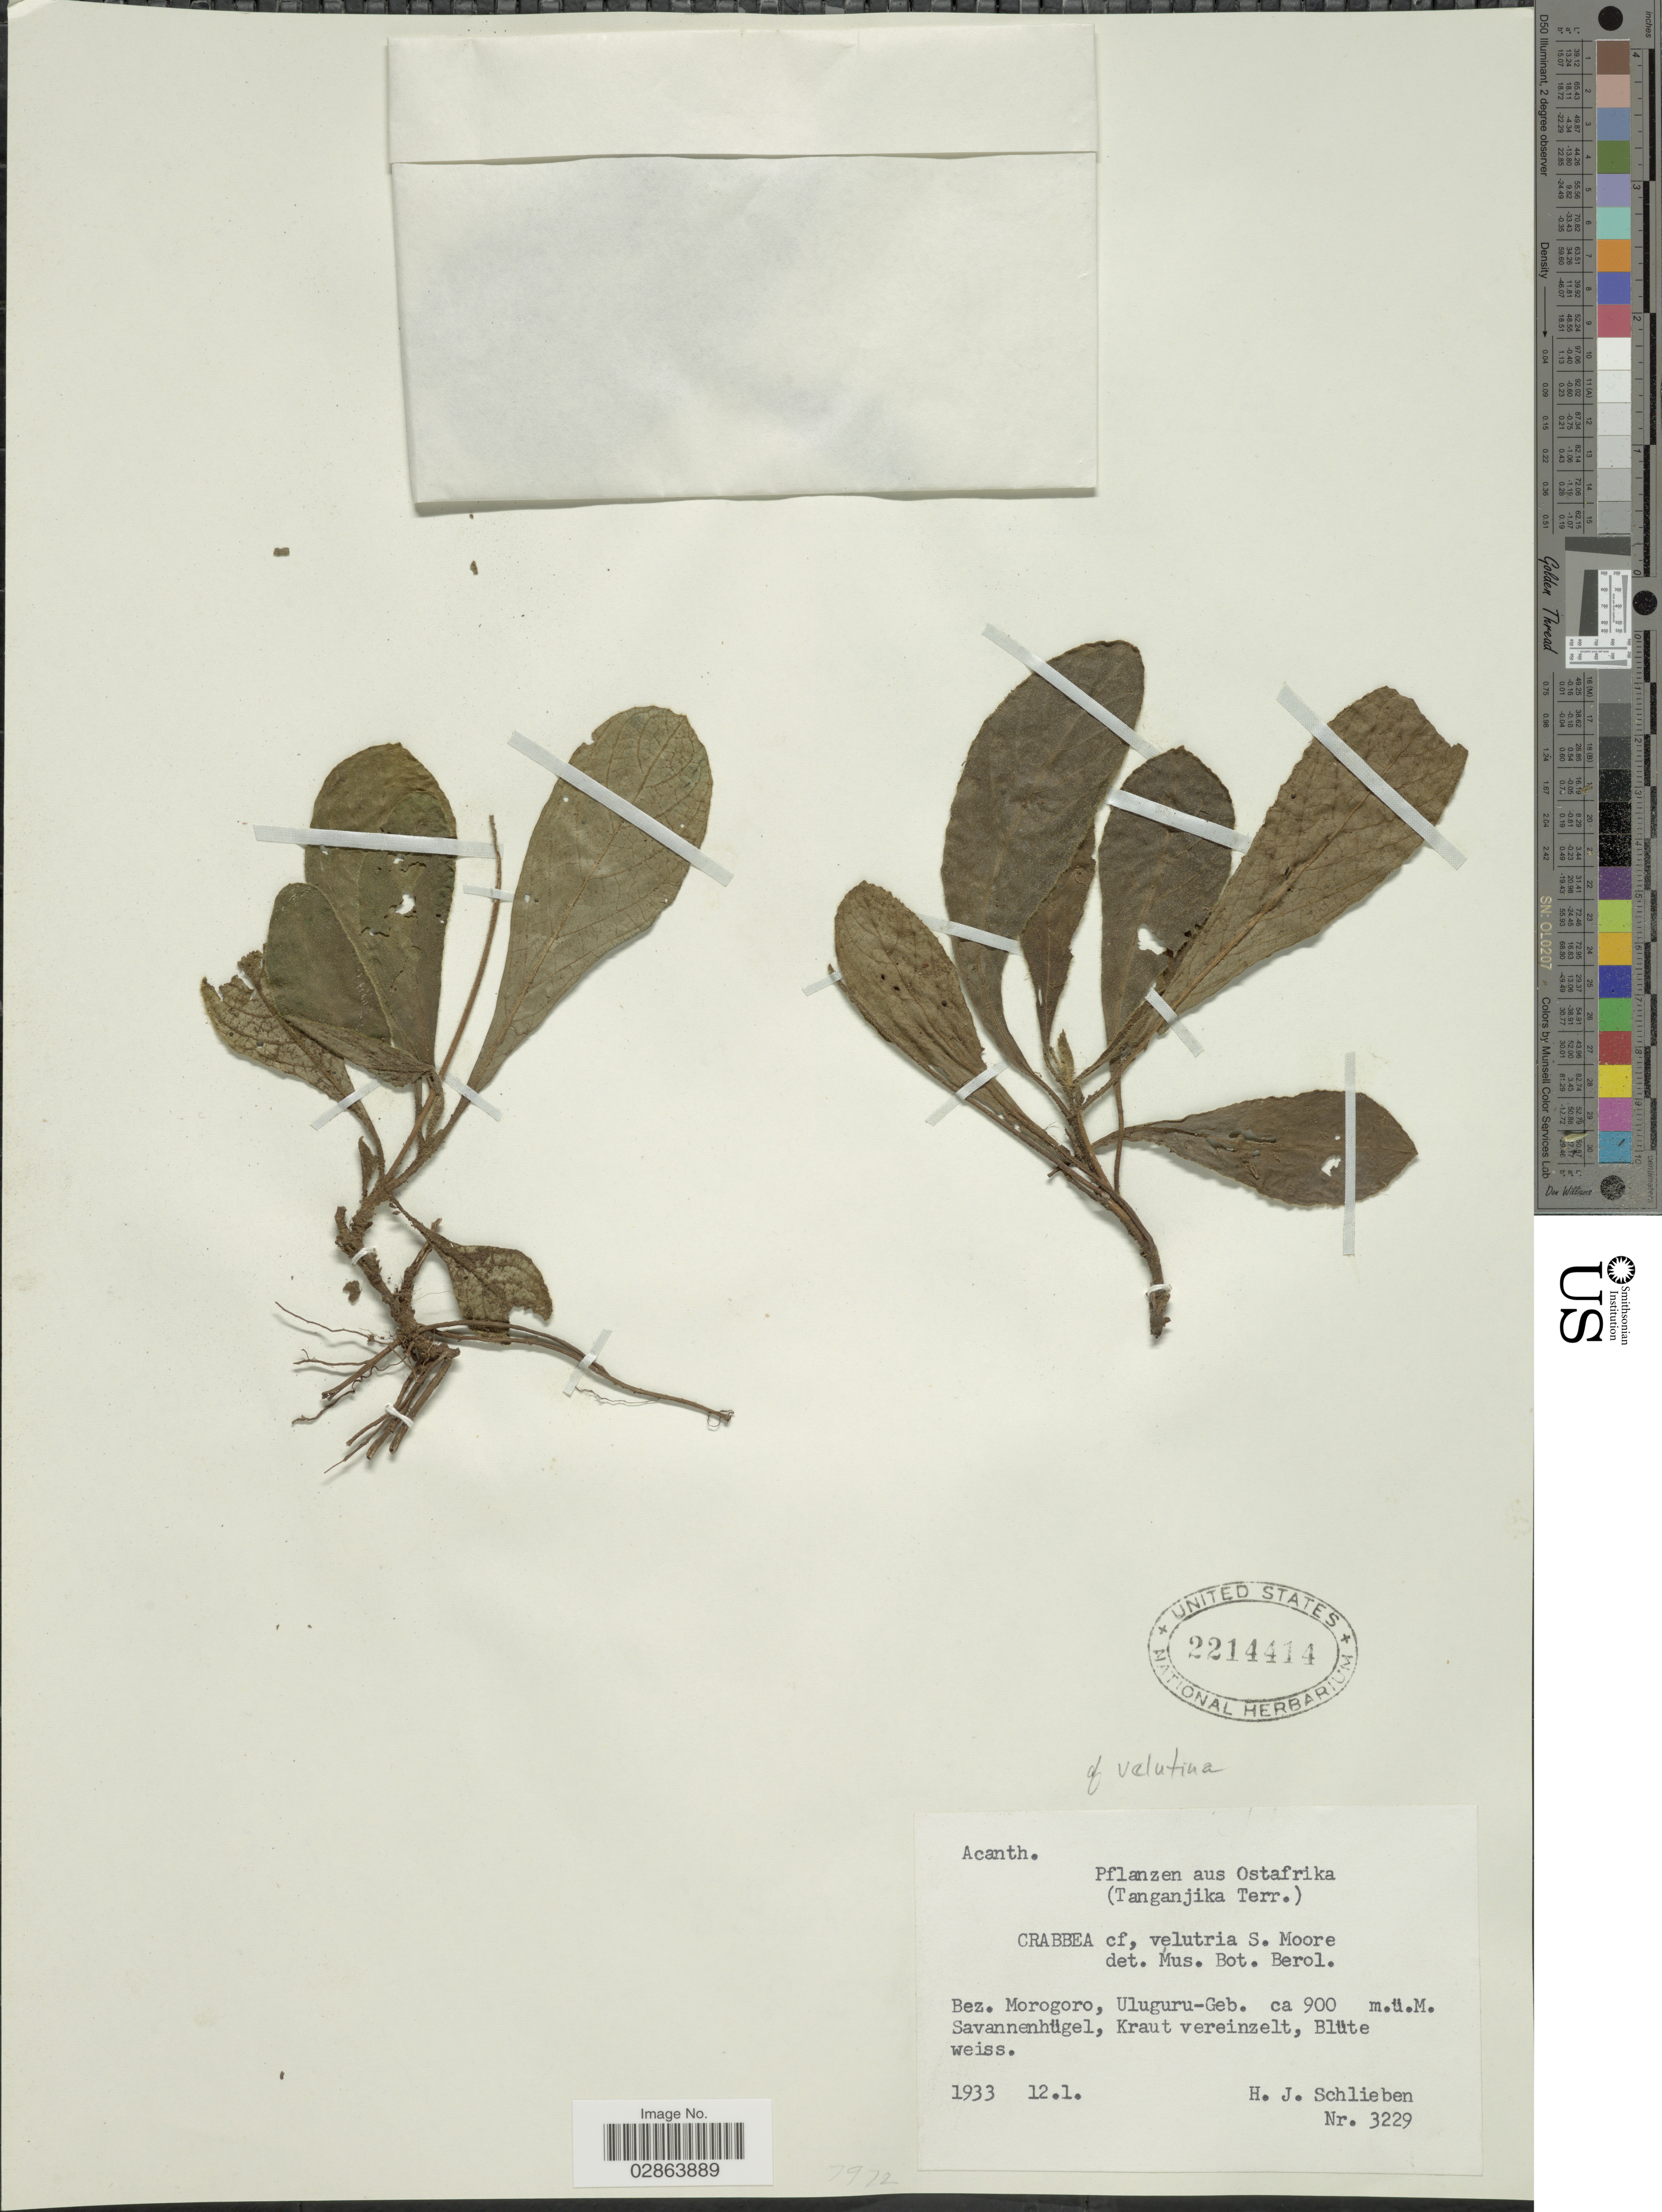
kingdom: Plantae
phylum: Tracheophyta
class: Magnoliopsida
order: Lamiales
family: Acanthaceae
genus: Crabbea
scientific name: Crabbea velutina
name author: S. Moore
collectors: H. J. Schlieben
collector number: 3229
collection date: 1933-01-12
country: Tanzania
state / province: Morogoro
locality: Ostafrika (Tanganjika Terr.), Bez. Morogoro, Uluguru-Geb.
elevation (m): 900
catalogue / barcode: US 2214414